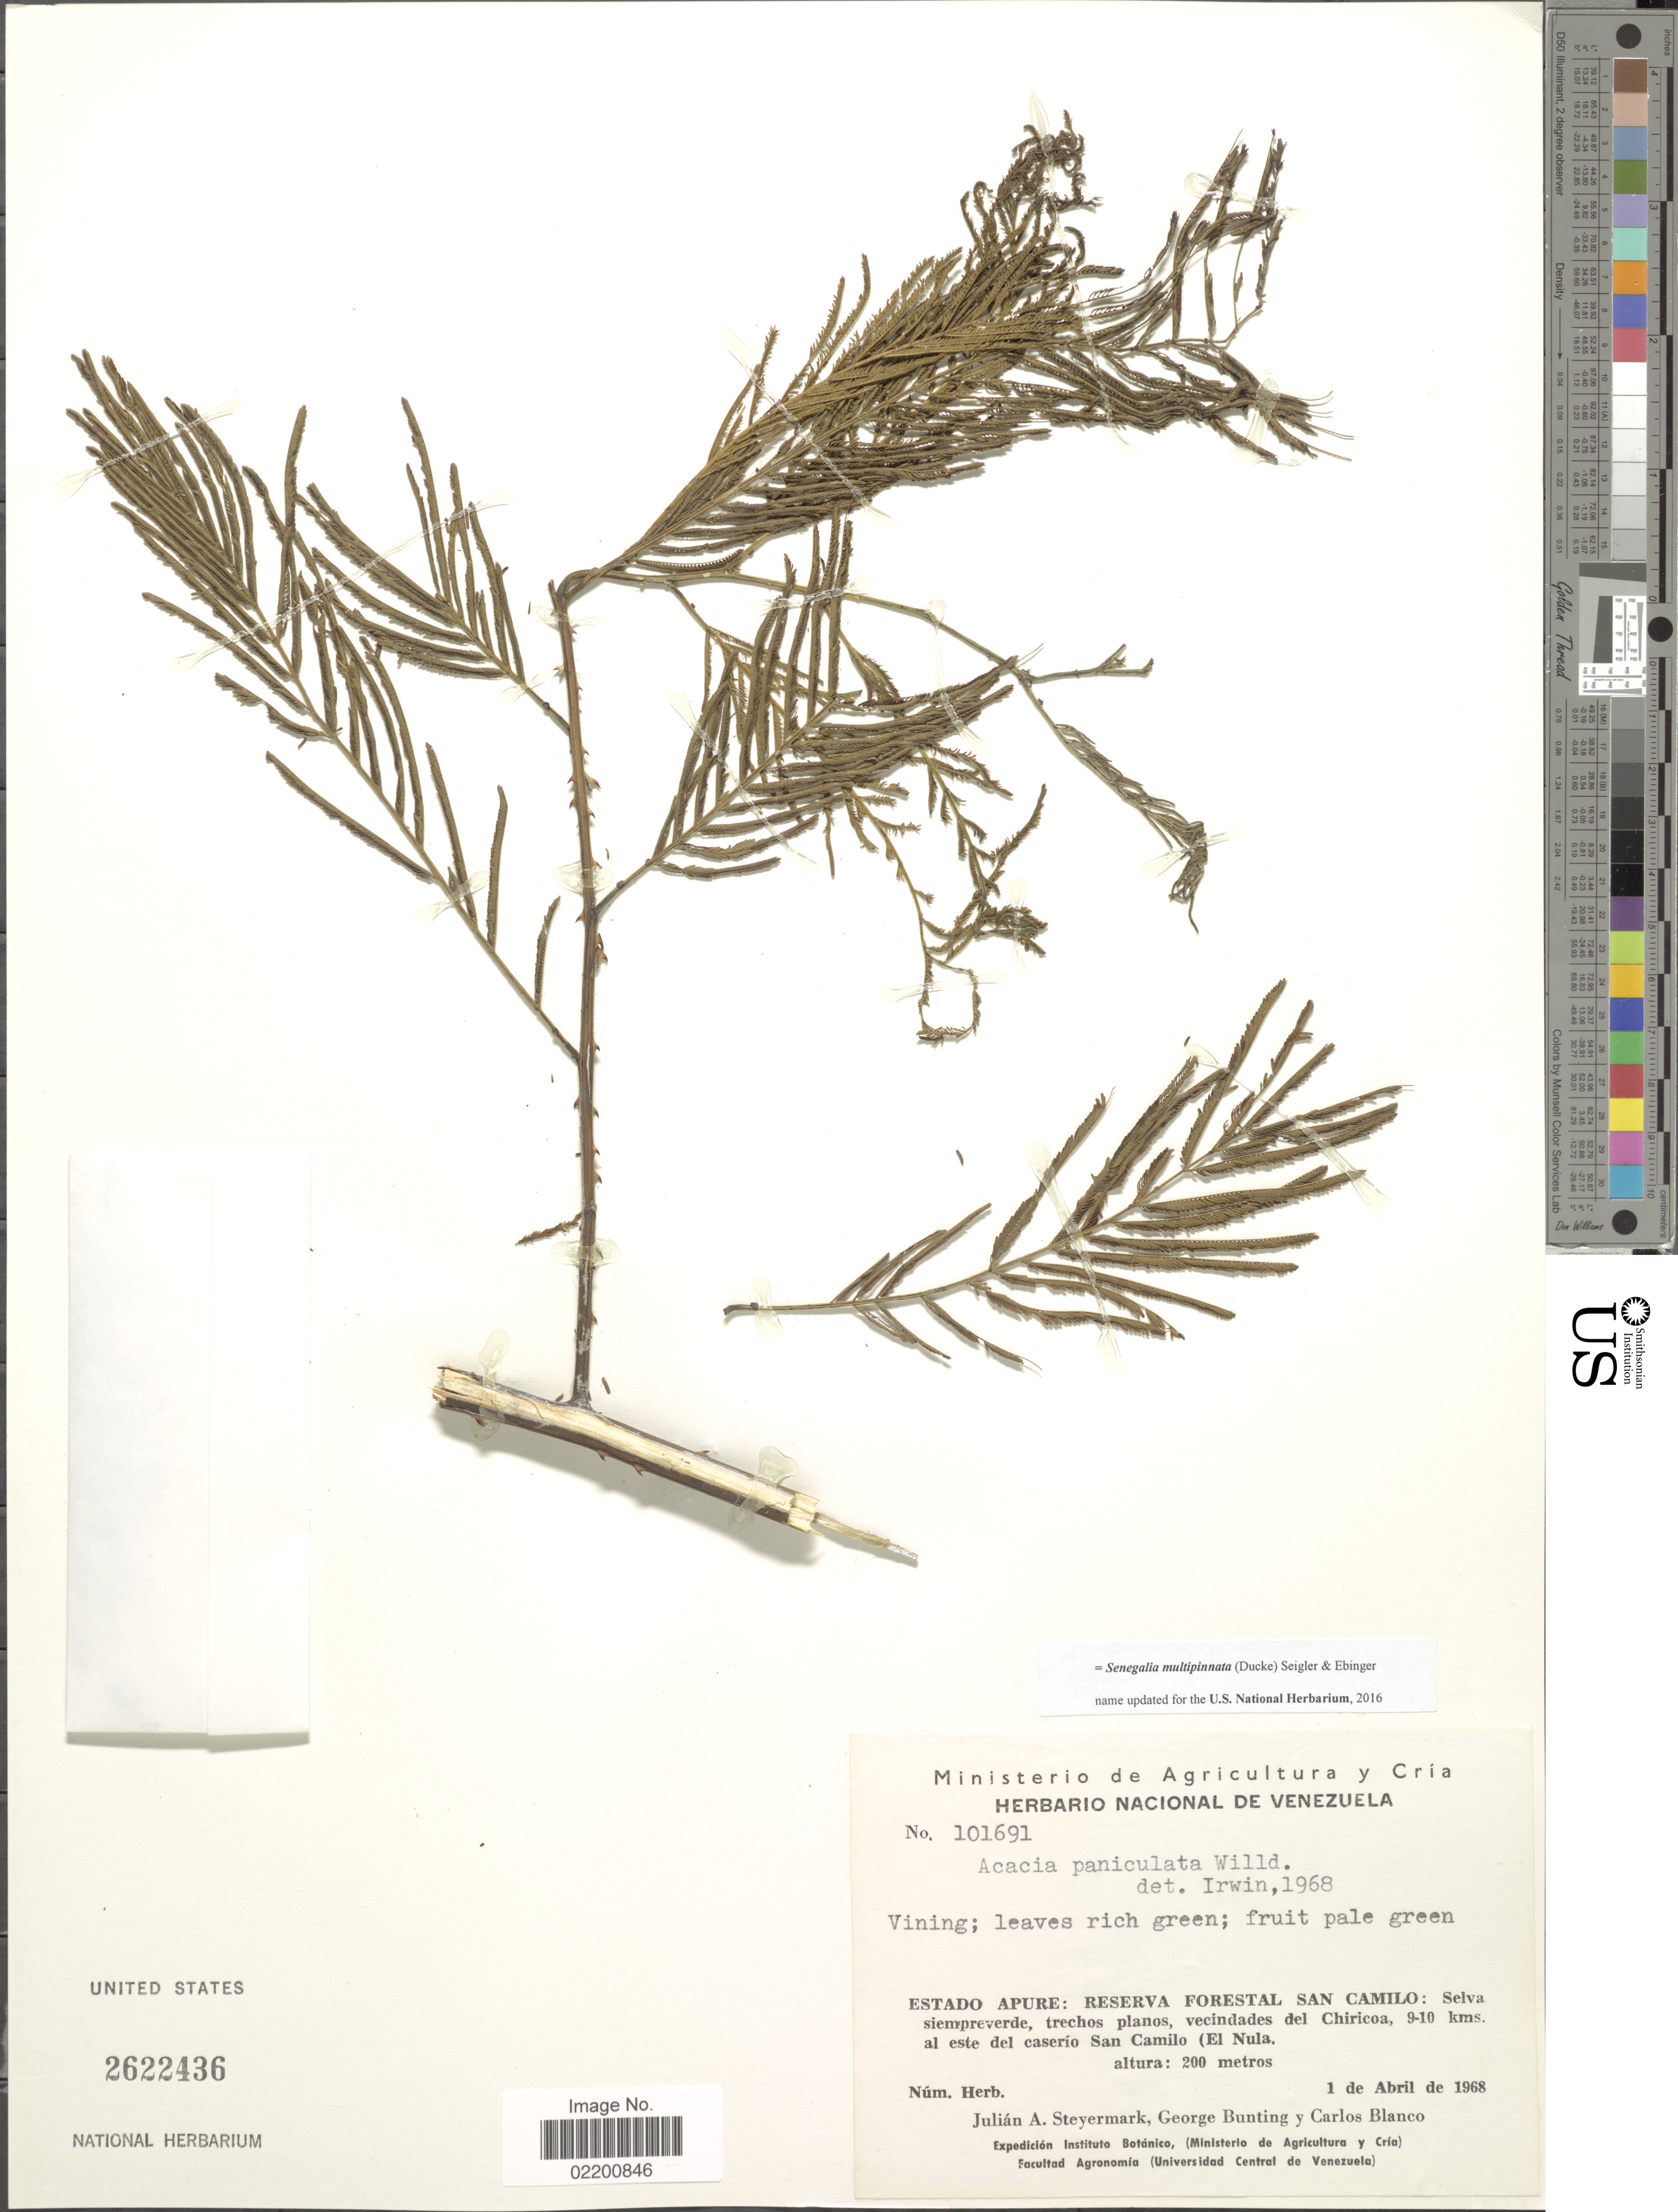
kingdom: Plantae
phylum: Tracheophyta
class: Magnoliopsida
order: Fabales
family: Fabaceae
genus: Senegalia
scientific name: Senegalia multipinnata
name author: (Ducke) Seigler & Ebinger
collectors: J. Steyermark, G. S. Bunting & C. Blanco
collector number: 101691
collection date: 1968-04-01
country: Venezuela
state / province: Apure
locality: Reserva Forestal San Camilo: selva siempreverde, trechos planos, vecindades del Chiricoa, 9-10 kms. al este del caserio San Camilo ( El Nula)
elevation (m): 200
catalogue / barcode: US 2622436